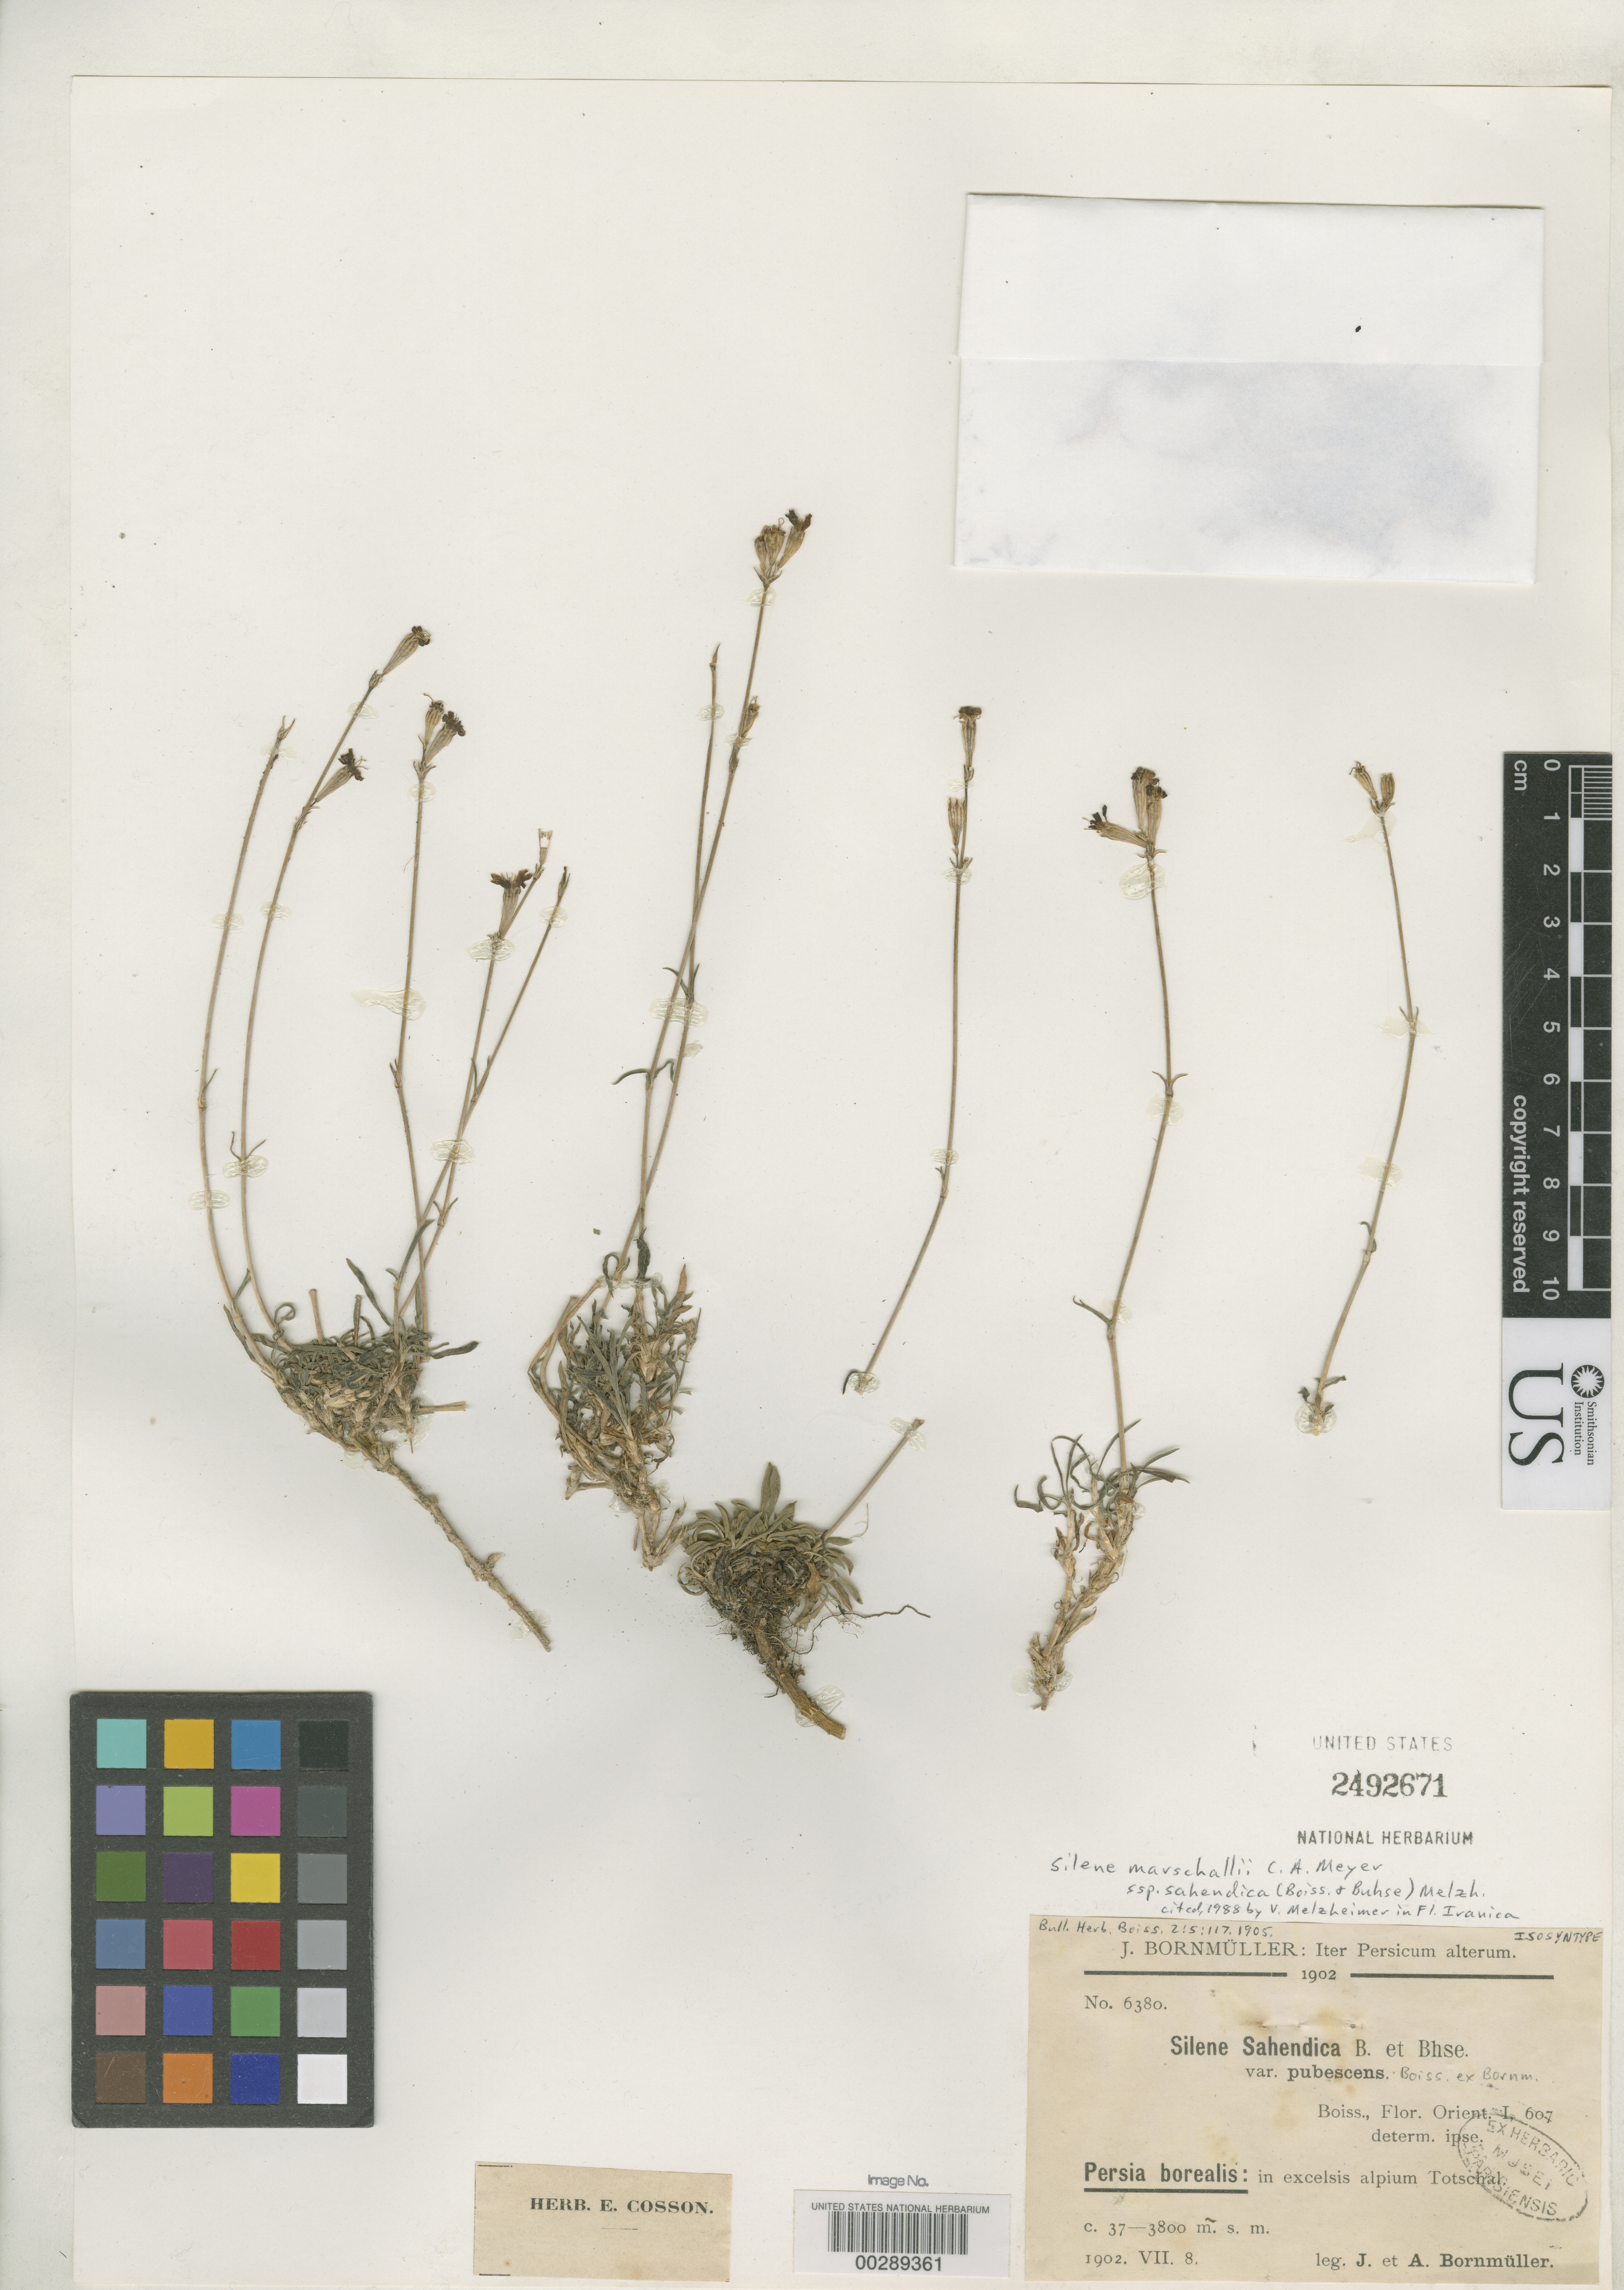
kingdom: Plantae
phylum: Tracheophyta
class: Magnoliopsida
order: Caryophyllales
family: Caryophyllaceae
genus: Silene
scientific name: Silene sahendica var. pubescens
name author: Boiss. ex Bornm.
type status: Isosyntype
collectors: J. Bornmüller & A. Bornmueller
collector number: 6380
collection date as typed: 08 Jul 1902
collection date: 1902-07-08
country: Iran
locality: In excelsis alpium Totschal.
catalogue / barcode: US 2492671